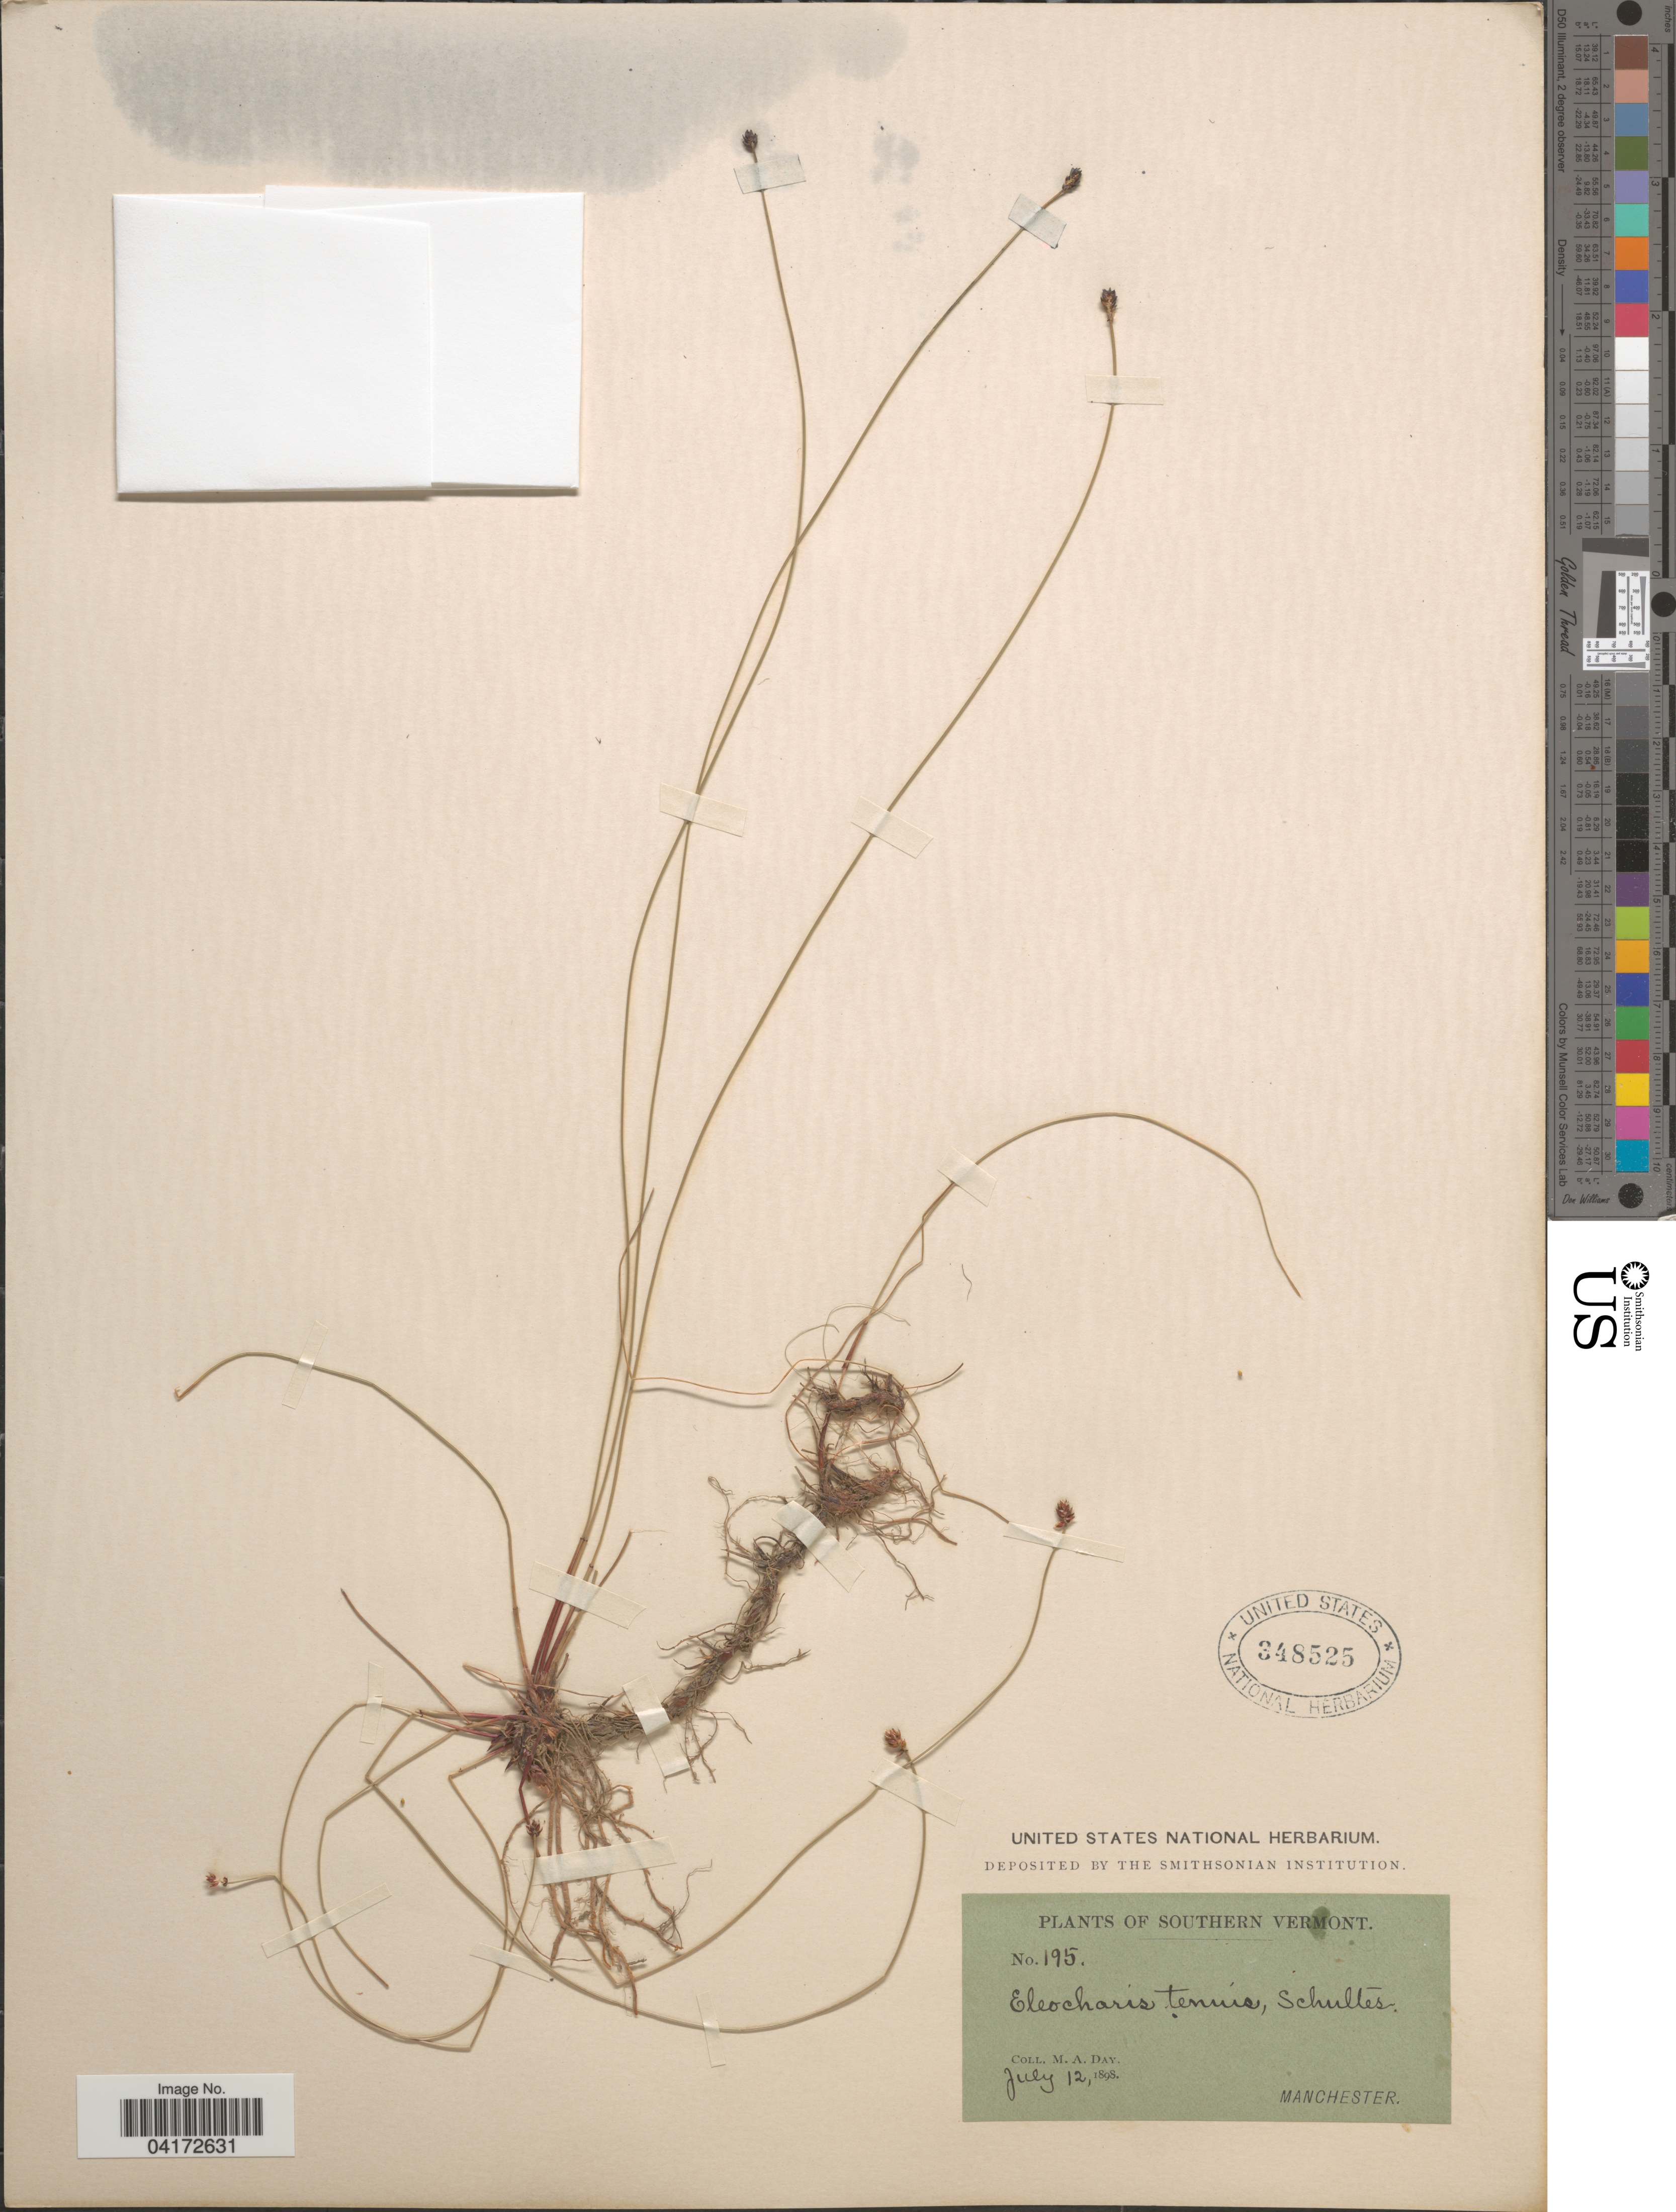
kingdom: Plantae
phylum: Tracheophyta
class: Liliopsida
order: Poales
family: Cyperaceae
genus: Eleocharis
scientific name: Eleocharis tenuis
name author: (Willd.) Schult.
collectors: M. Day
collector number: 195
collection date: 1898-07-12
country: United States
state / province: Vermont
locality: Southern Vermont. Manchester.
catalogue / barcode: US 348525